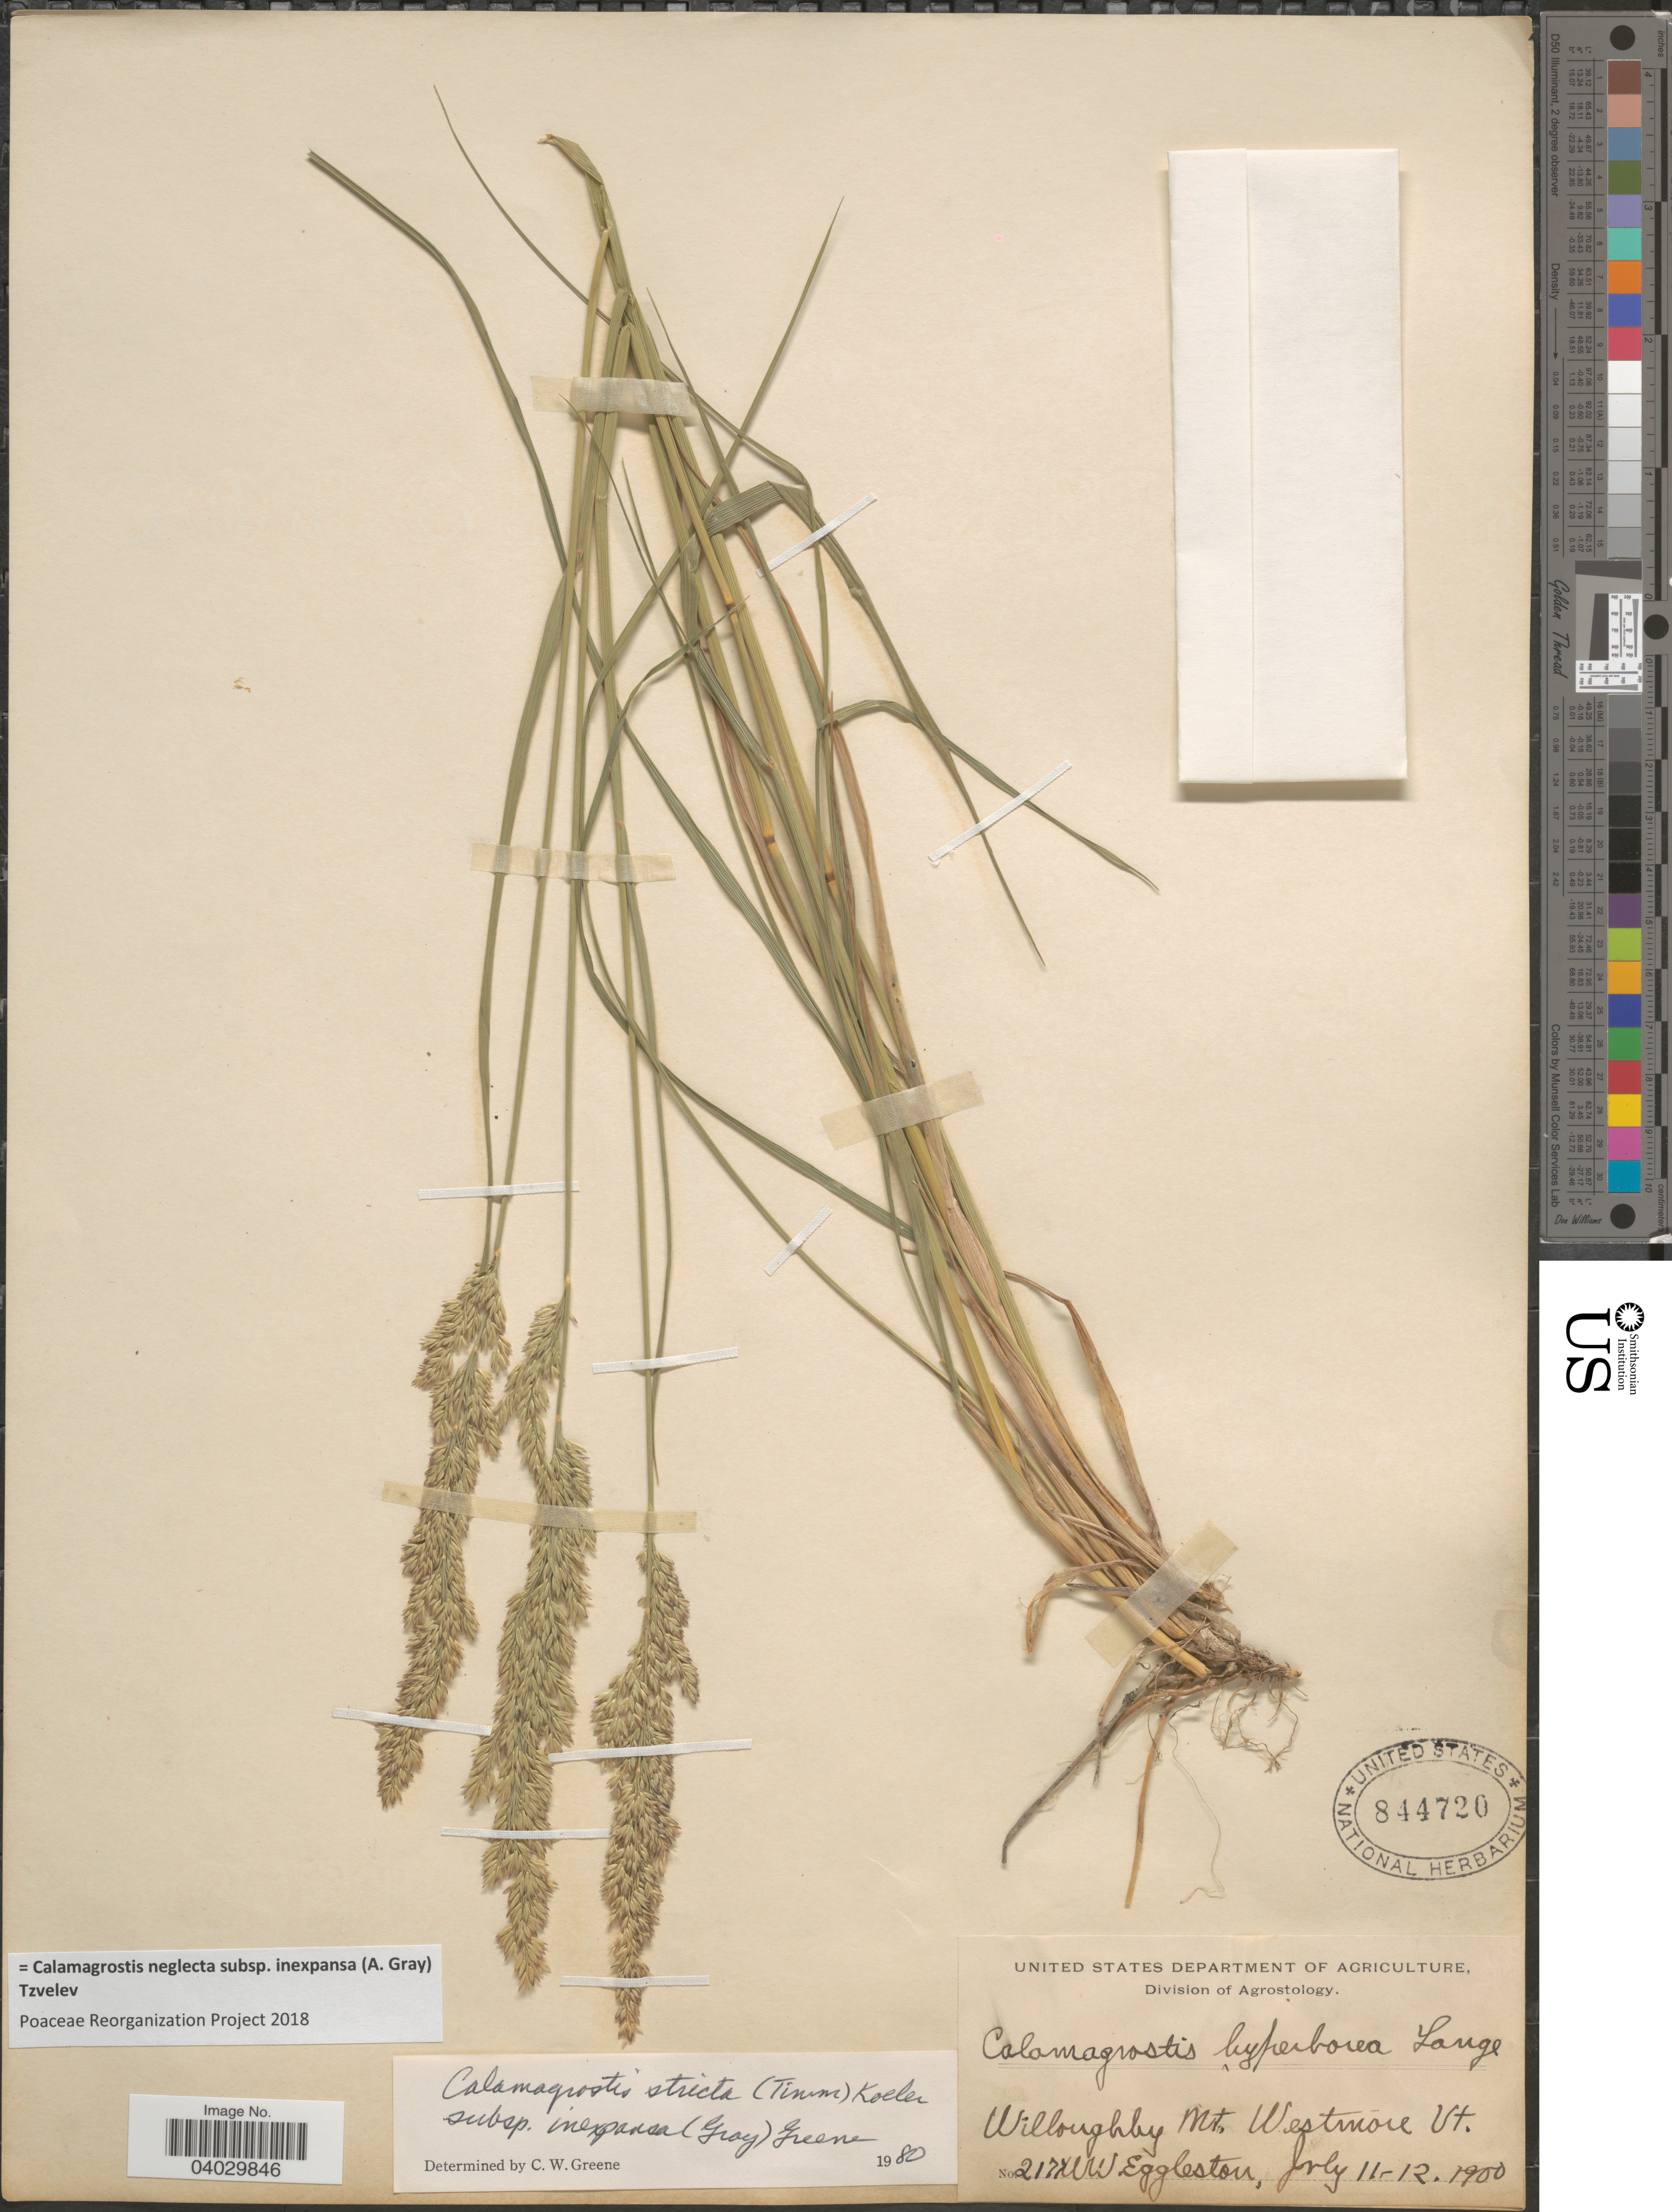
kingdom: Plantae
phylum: Tracheophyta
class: Liliopsida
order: Poales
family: Poaceae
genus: Calamagrostis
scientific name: Calamagrostis neglecta subsp. inexpansa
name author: (A. Gray) Tzvelev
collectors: W. W. Eggleston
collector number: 2177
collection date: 1900-07-11/1900-07-12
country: United States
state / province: Vermont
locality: Willoughby Mt. Westmore.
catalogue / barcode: US 844720